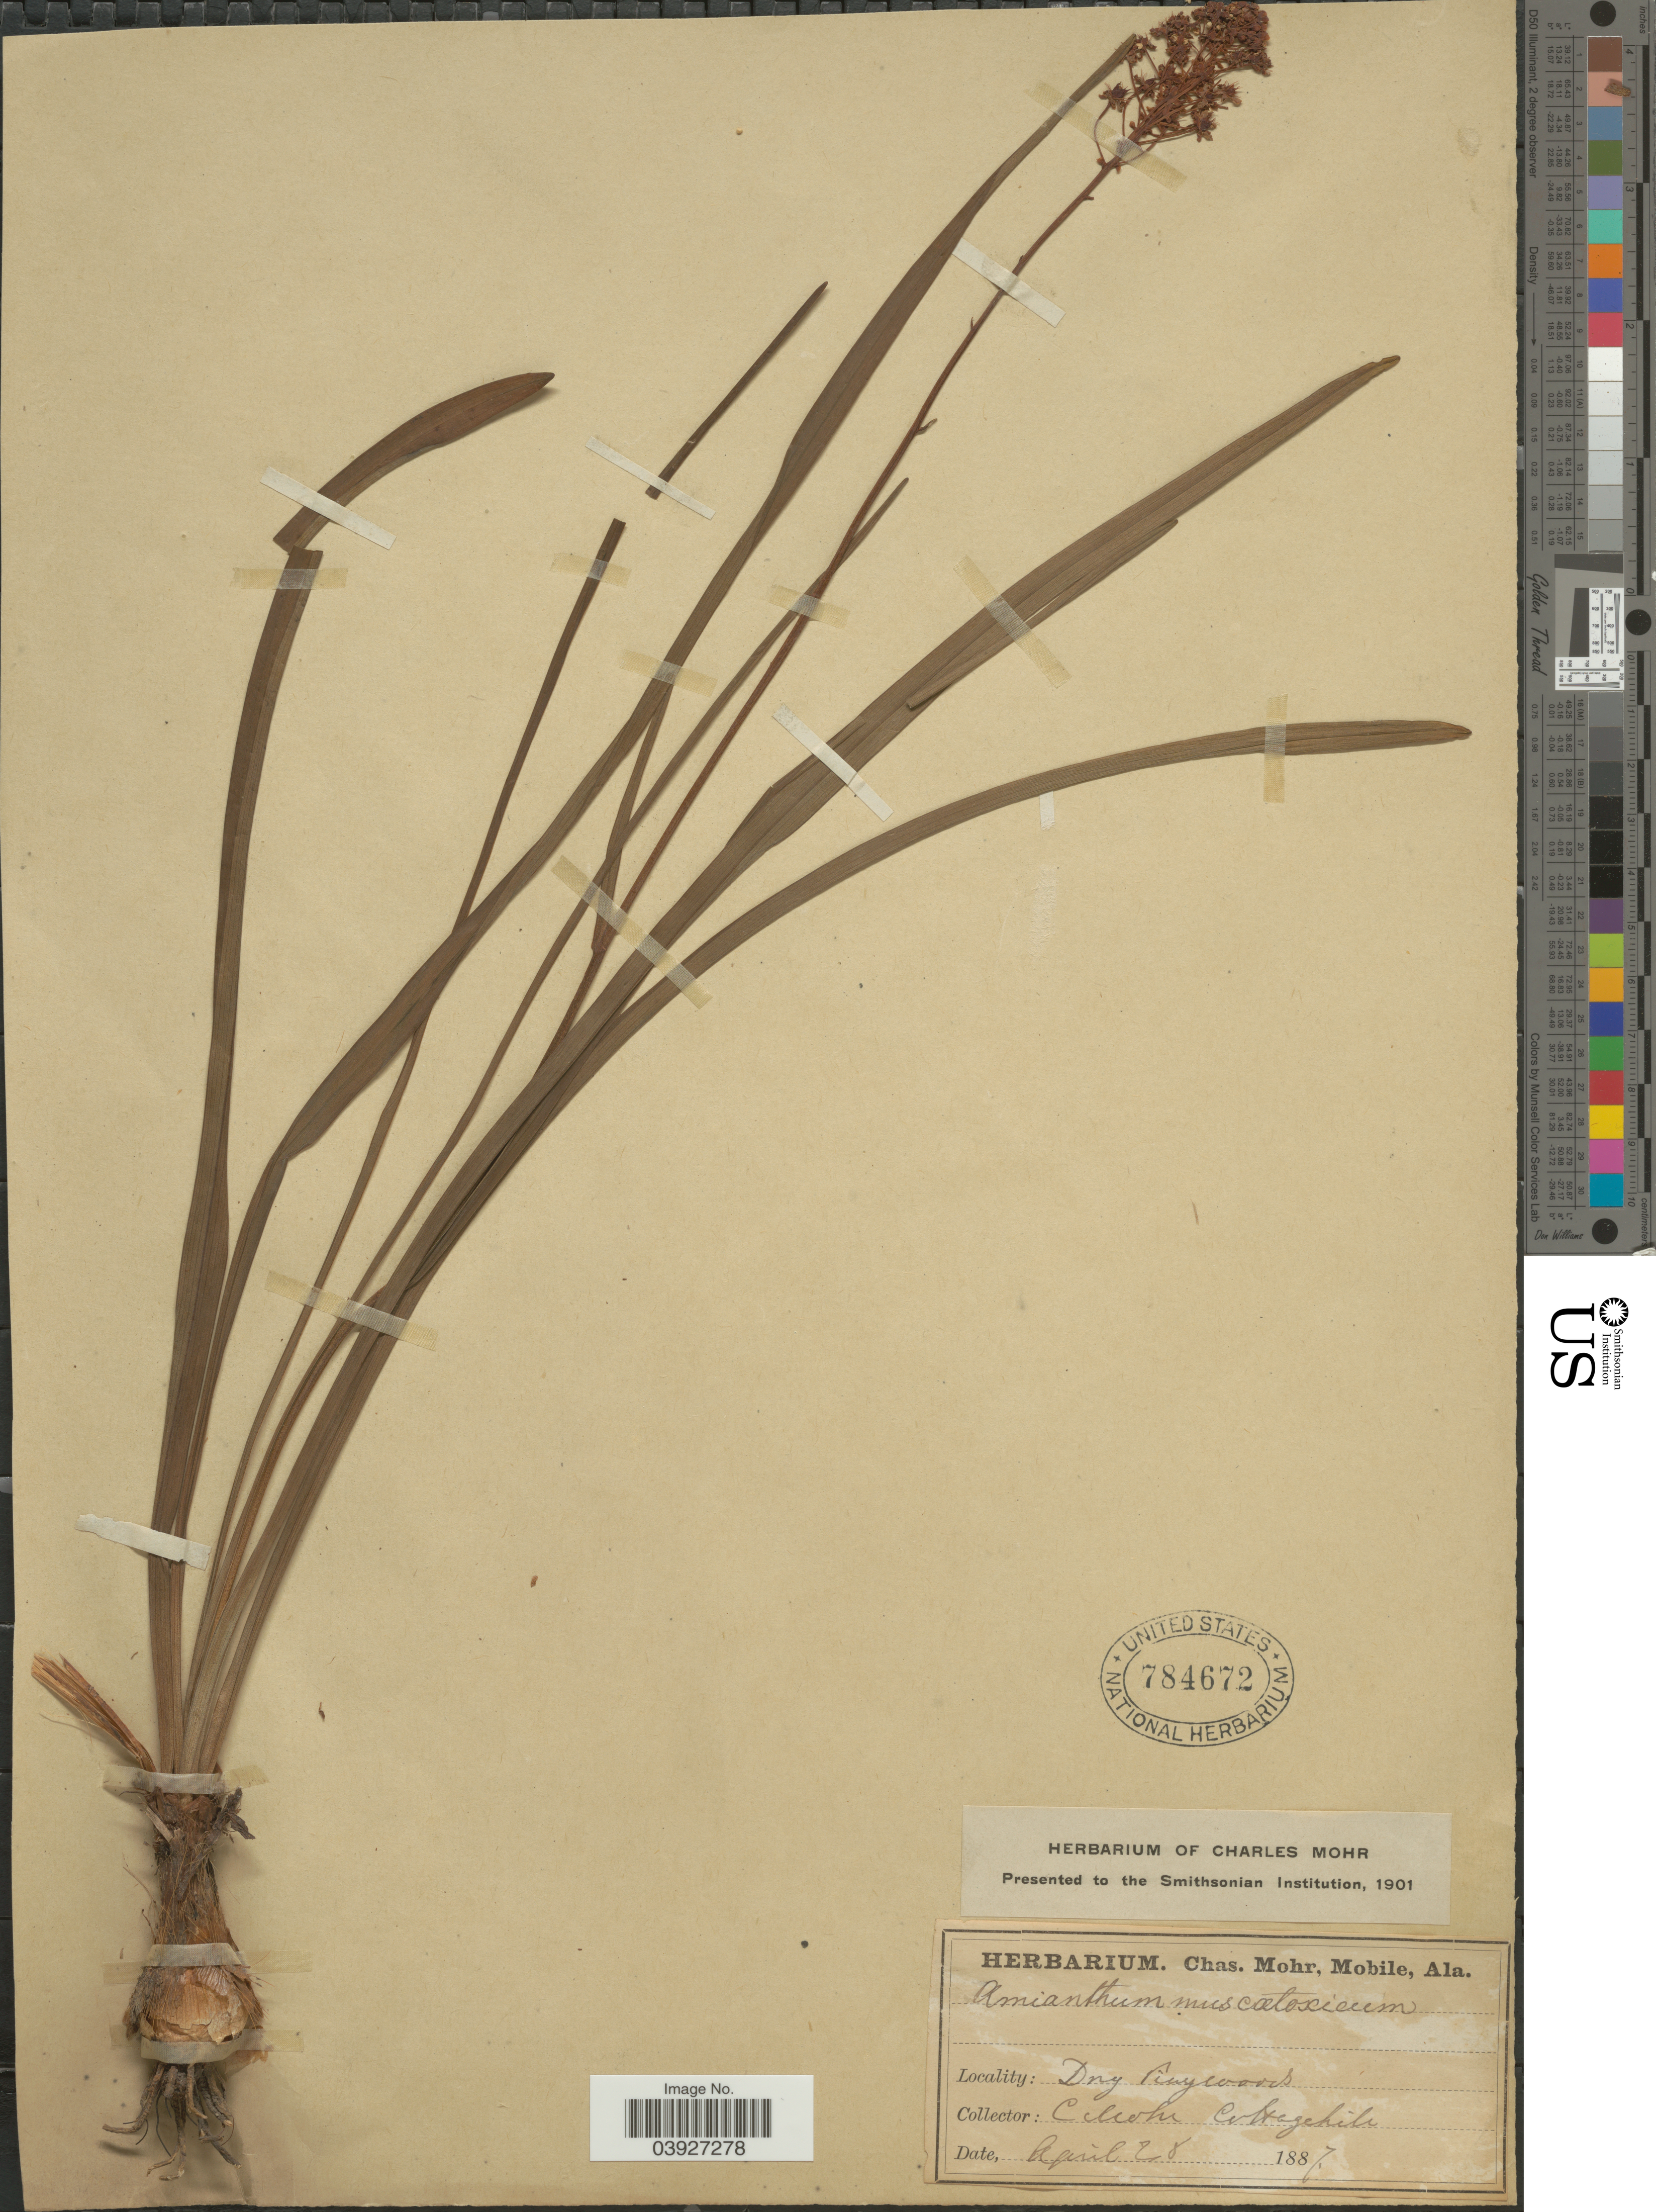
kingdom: Plantae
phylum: Tracheophyta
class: Liliopsida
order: Liliales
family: Melanthiaceae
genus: Amianthium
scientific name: Amianthium muscitoxicum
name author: (Walter) A. Gray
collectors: Mohr, C. T. (herbarium)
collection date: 1887-04-28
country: United States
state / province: Alabama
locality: Cottagehill.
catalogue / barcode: US 784672